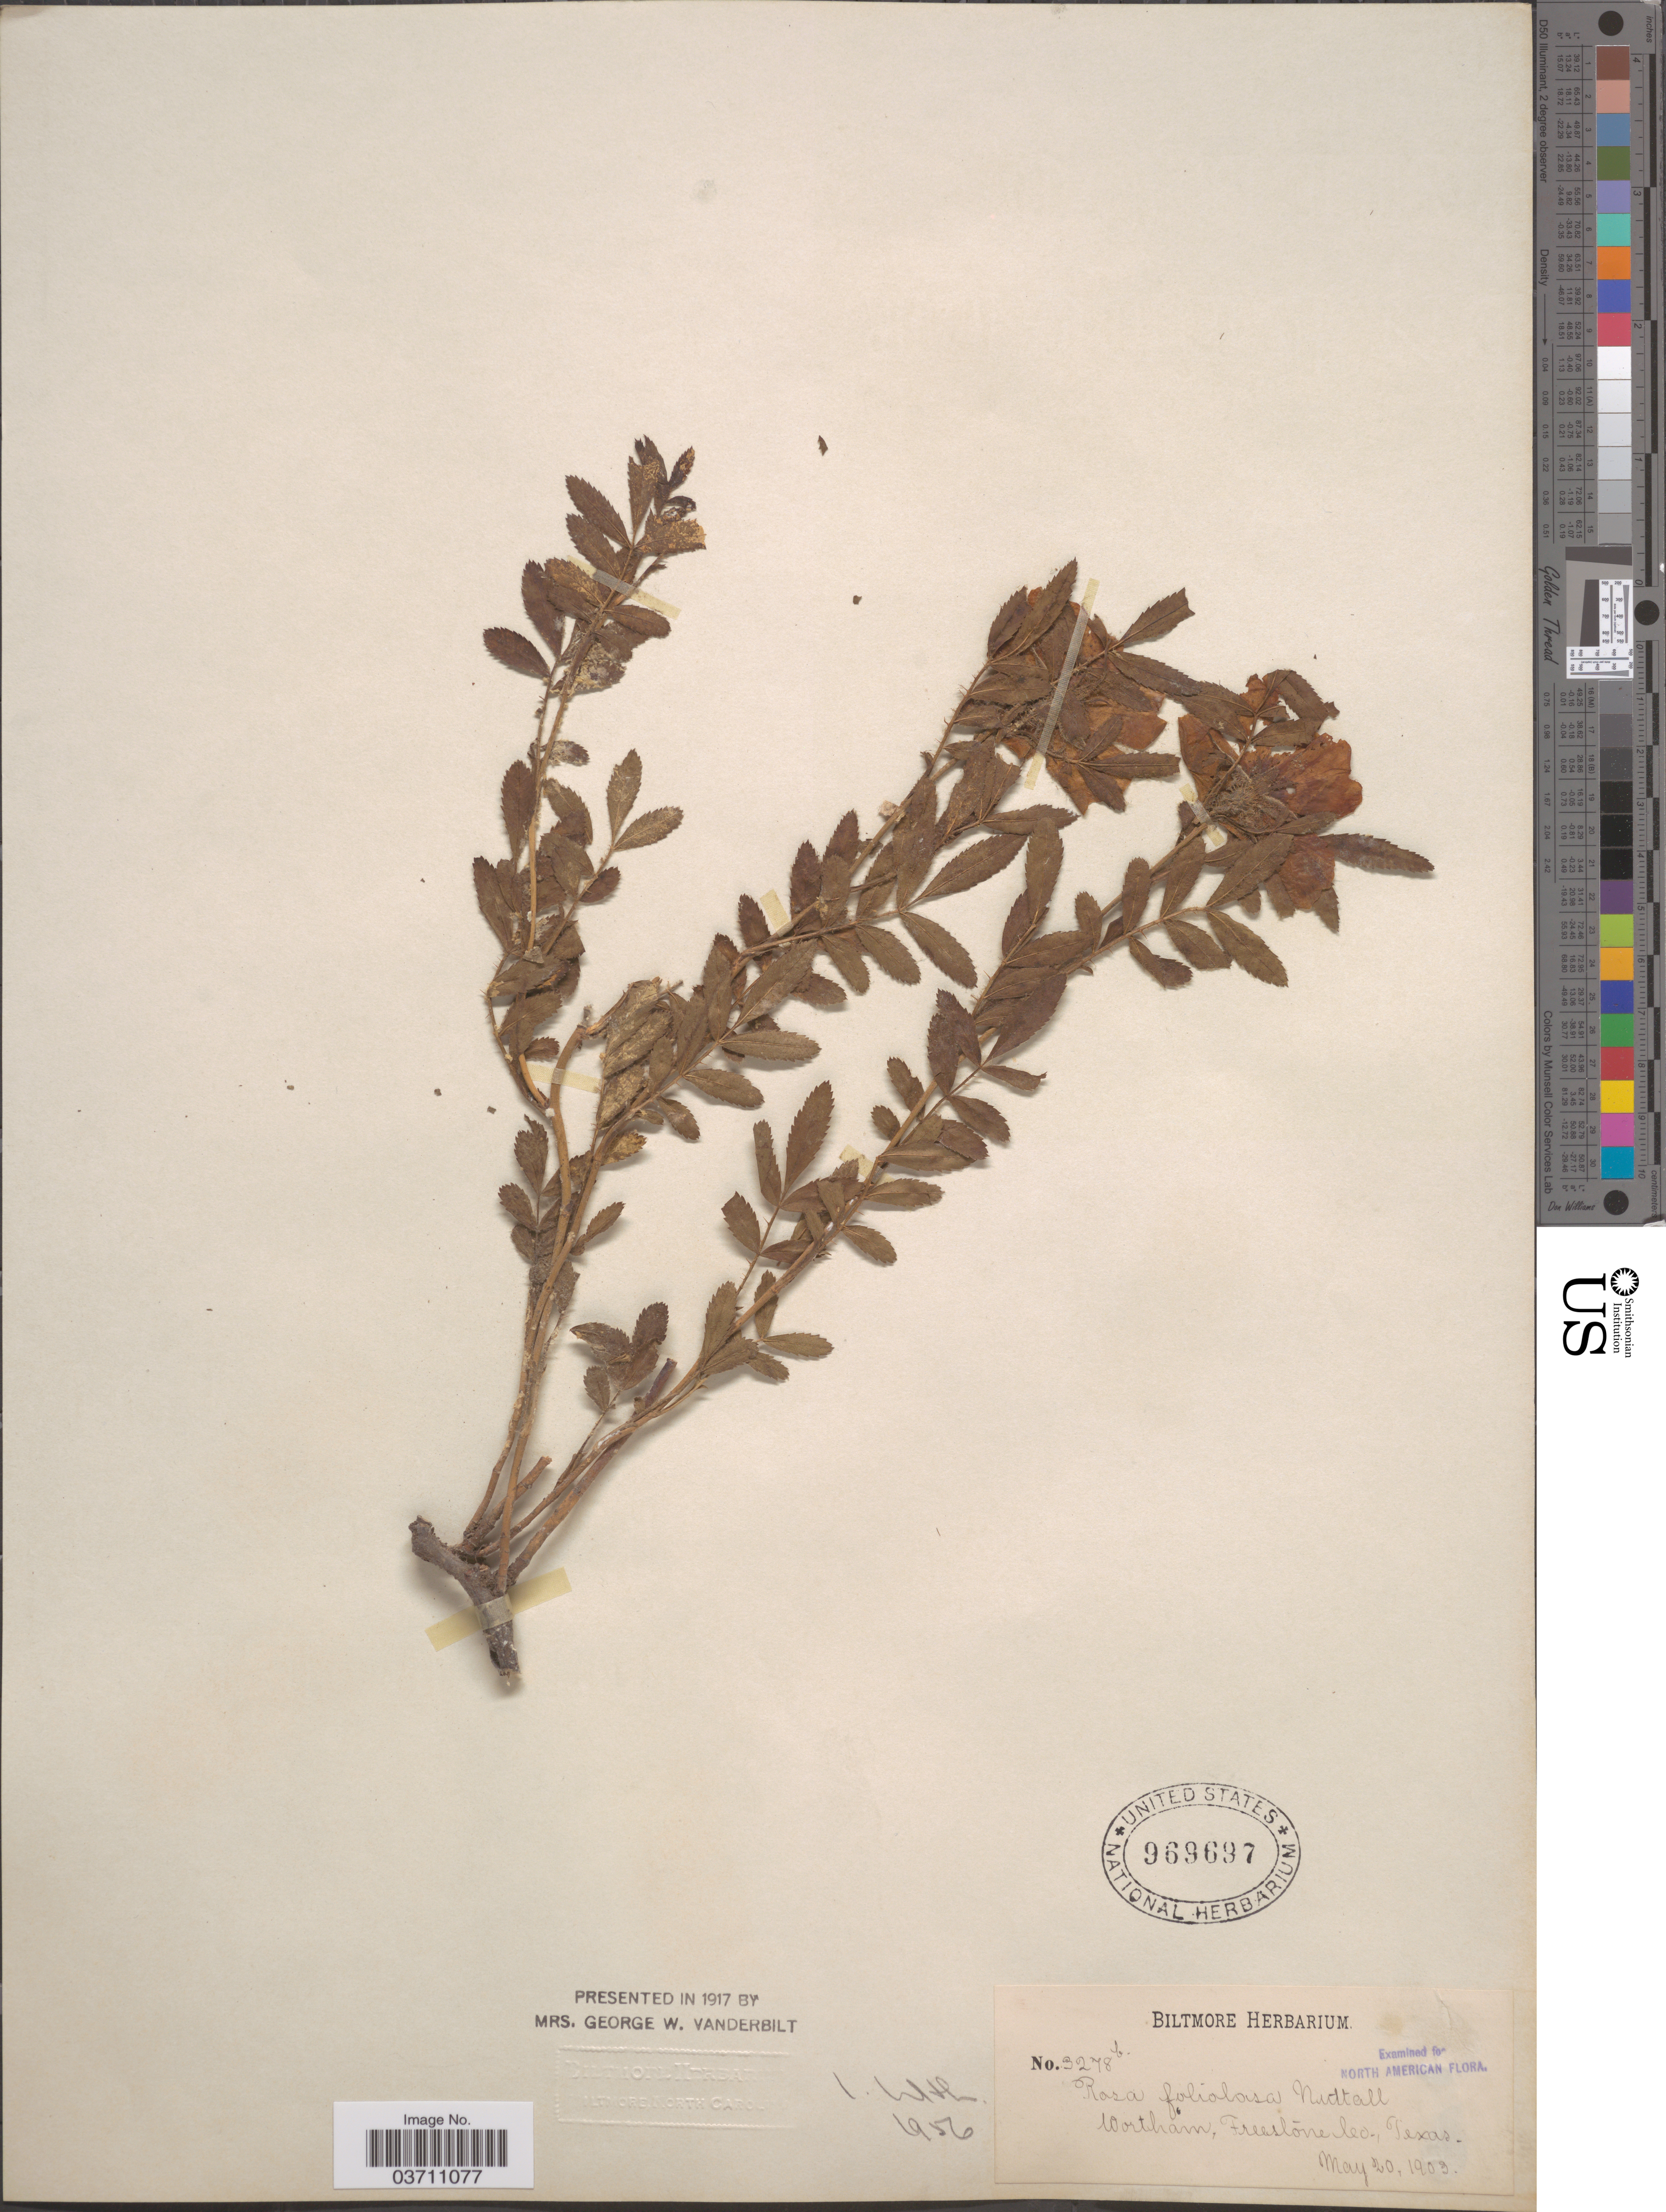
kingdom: Plantae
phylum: Tracheophyta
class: Magnoliopsida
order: Rosales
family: Rosaceae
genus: Rosa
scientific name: Rosa foliolosa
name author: Nutt.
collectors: ex herb. Biltmore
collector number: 3278b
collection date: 1903-05-20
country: United States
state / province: Texas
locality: Wortham, Freestone Co.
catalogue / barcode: US 969697